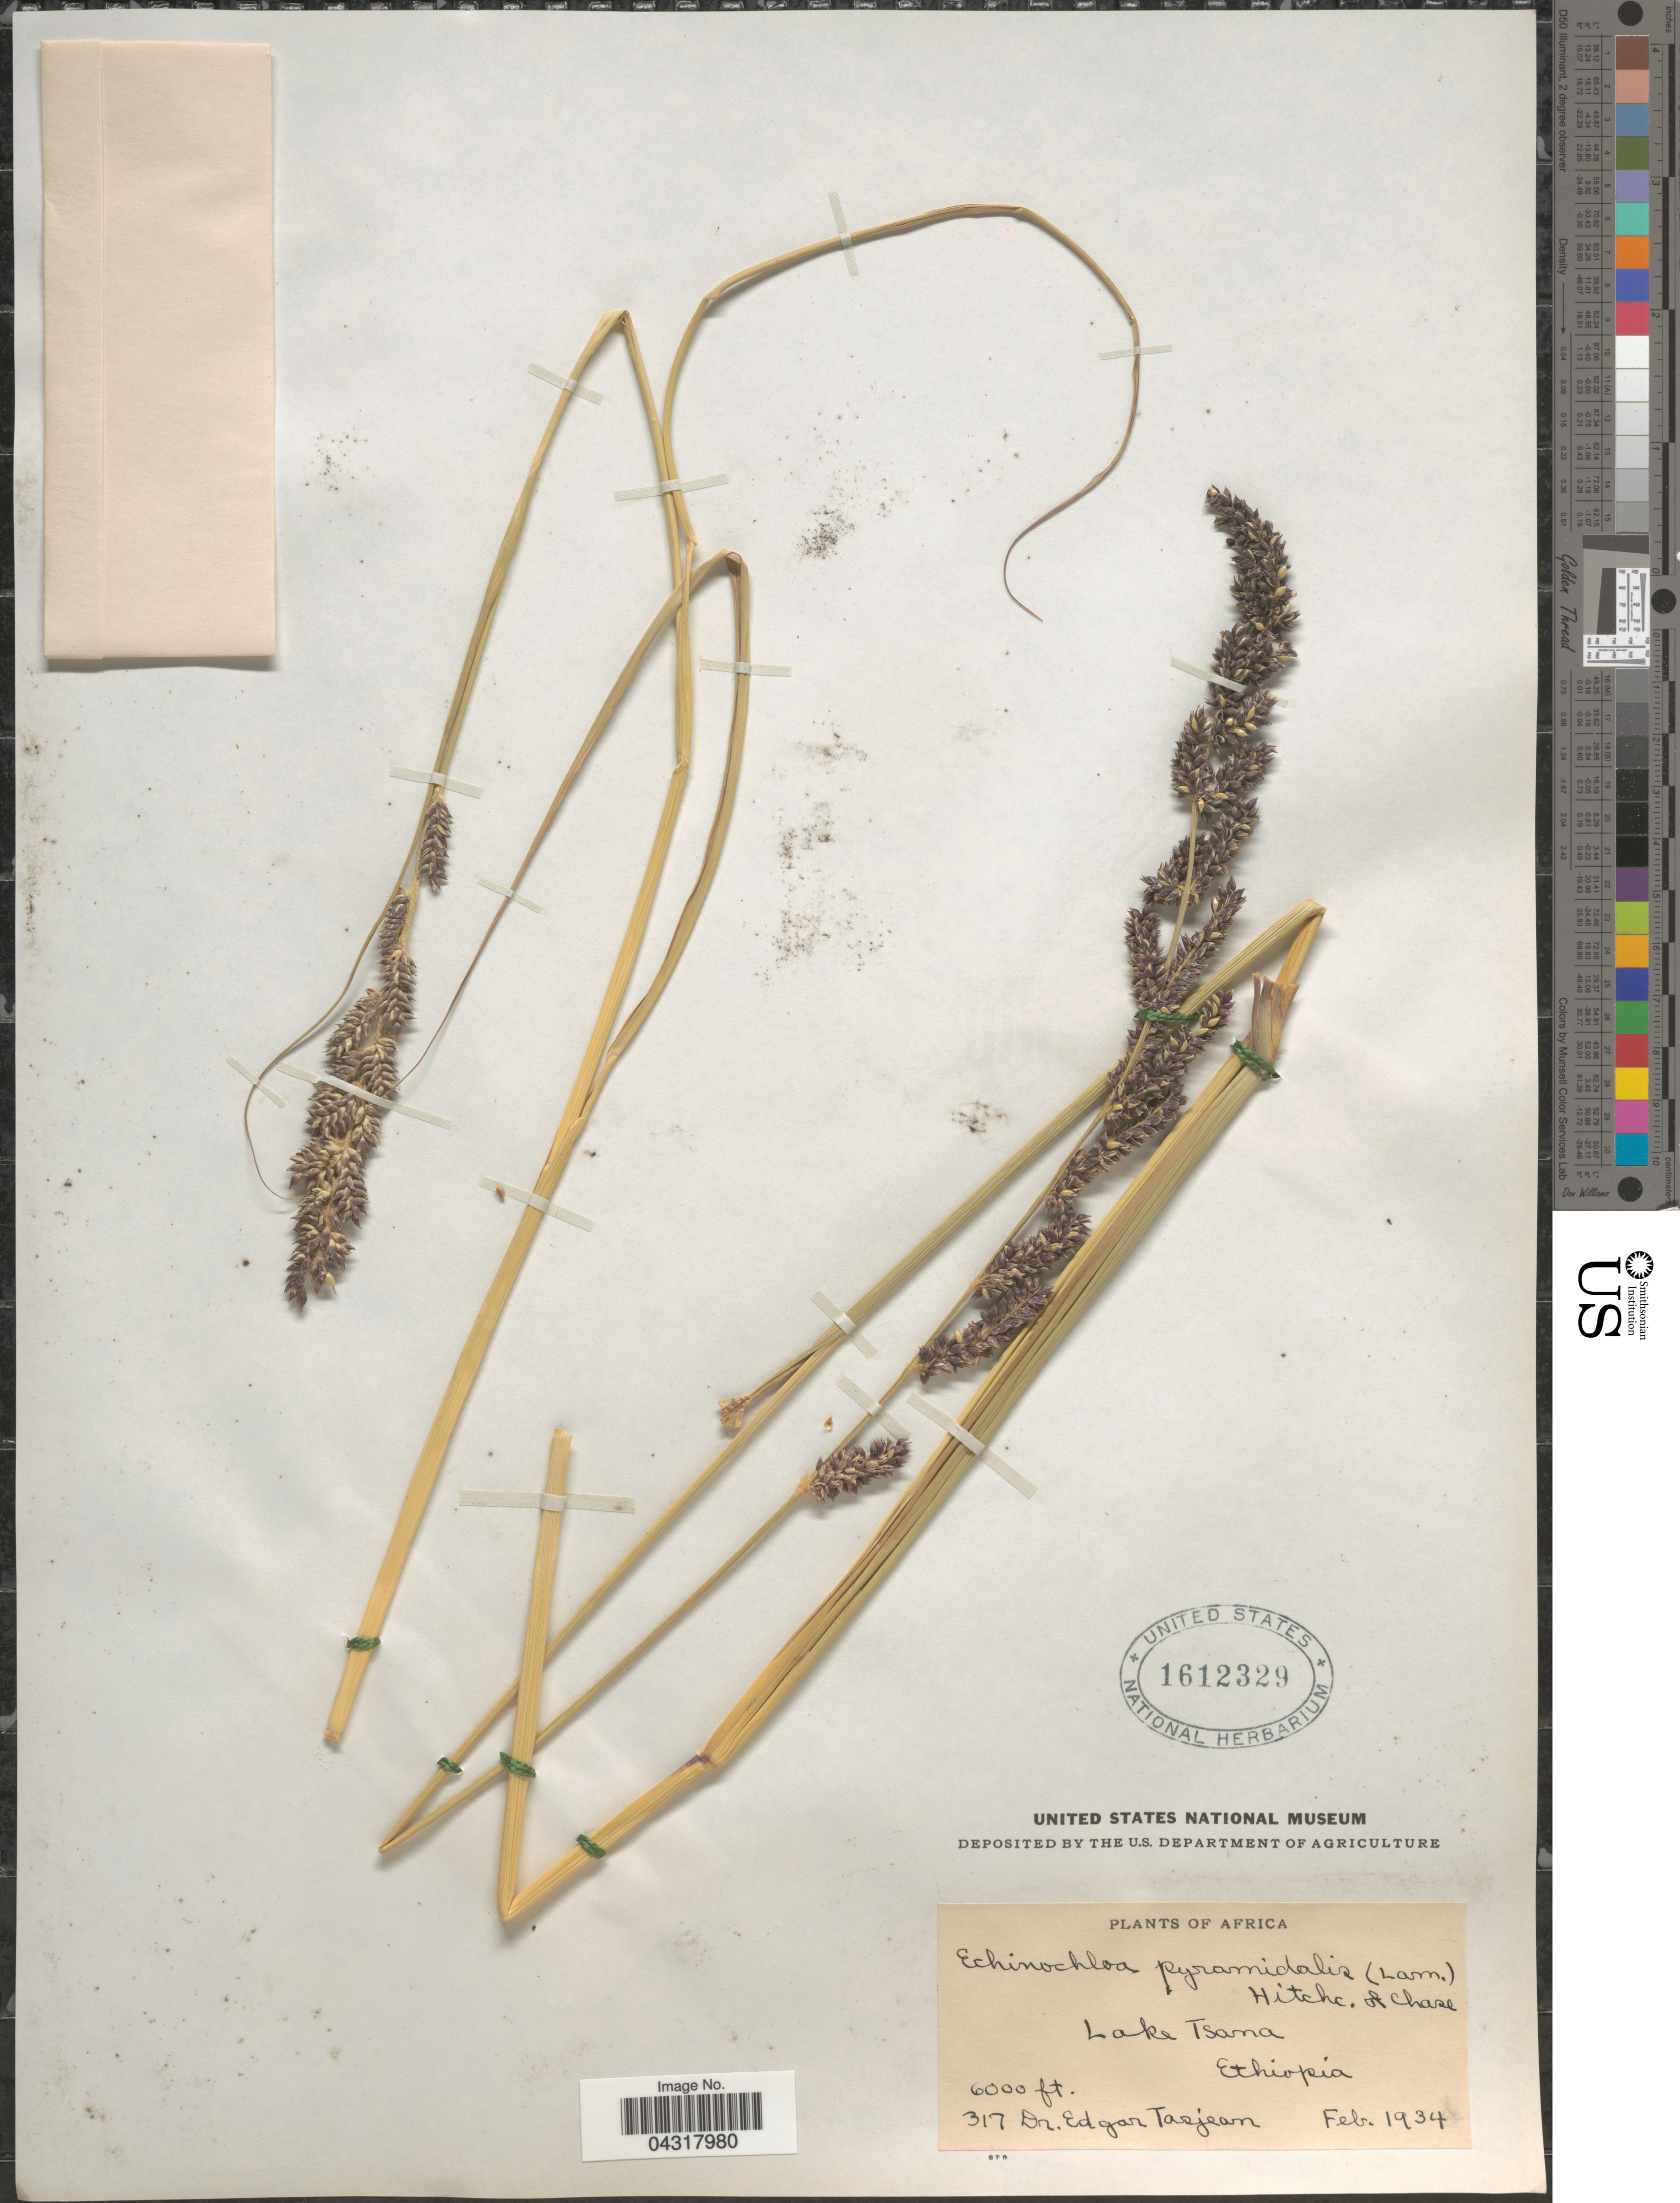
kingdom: Plantae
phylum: Tracheophyta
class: Liliopsida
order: Poales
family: Poaceae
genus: Echinochloa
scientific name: Echinochloa pyramidalis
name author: (Lam.) Hitchc. & Chase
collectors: E. Tasjean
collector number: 317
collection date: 1934-02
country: Ethiopia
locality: Lake Tsana.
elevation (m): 1829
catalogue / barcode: US 1612329